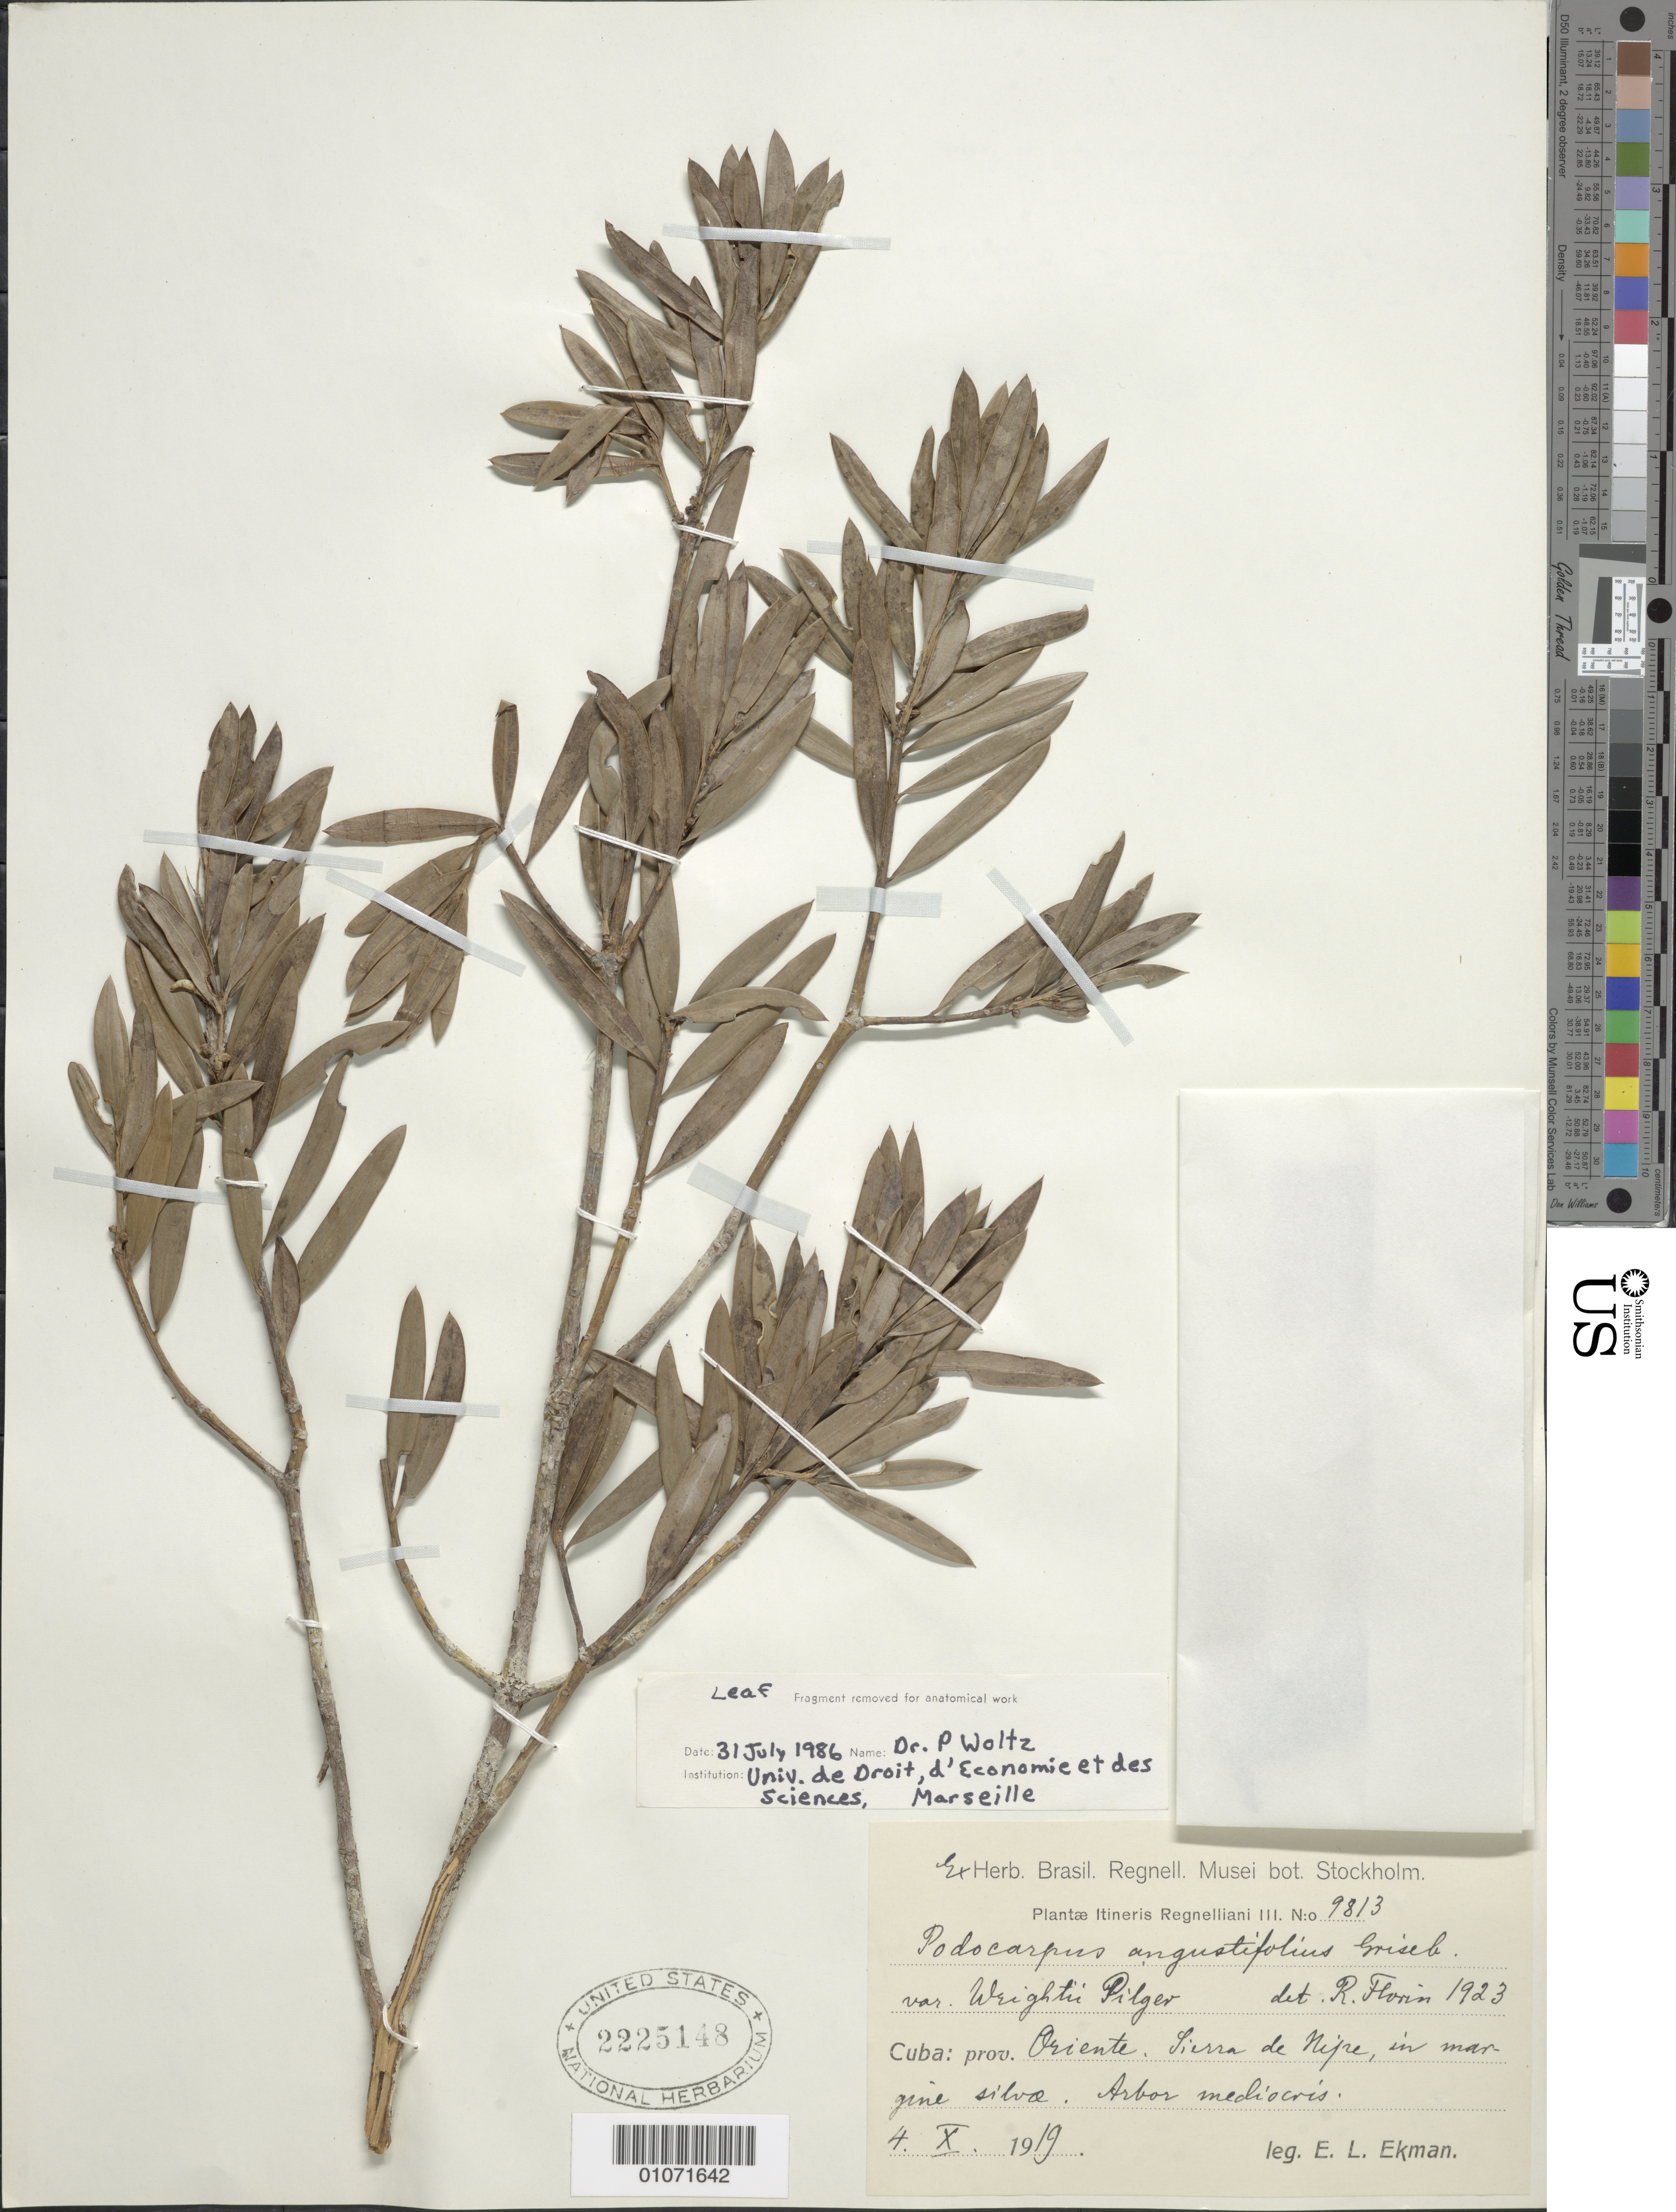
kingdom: Plantae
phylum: Tracheophyta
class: Pinopsida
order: Pinales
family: Podocarpaceae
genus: Podocarpus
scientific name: Podocarpus angustifolius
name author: Griseb.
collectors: E. L. Ekman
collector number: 9813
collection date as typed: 04 Oct 1919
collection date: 1919-10-04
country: Cuba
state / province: Holguín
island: Cuba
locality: Sierra de Nipe in margin silva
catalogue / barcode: US 2225148